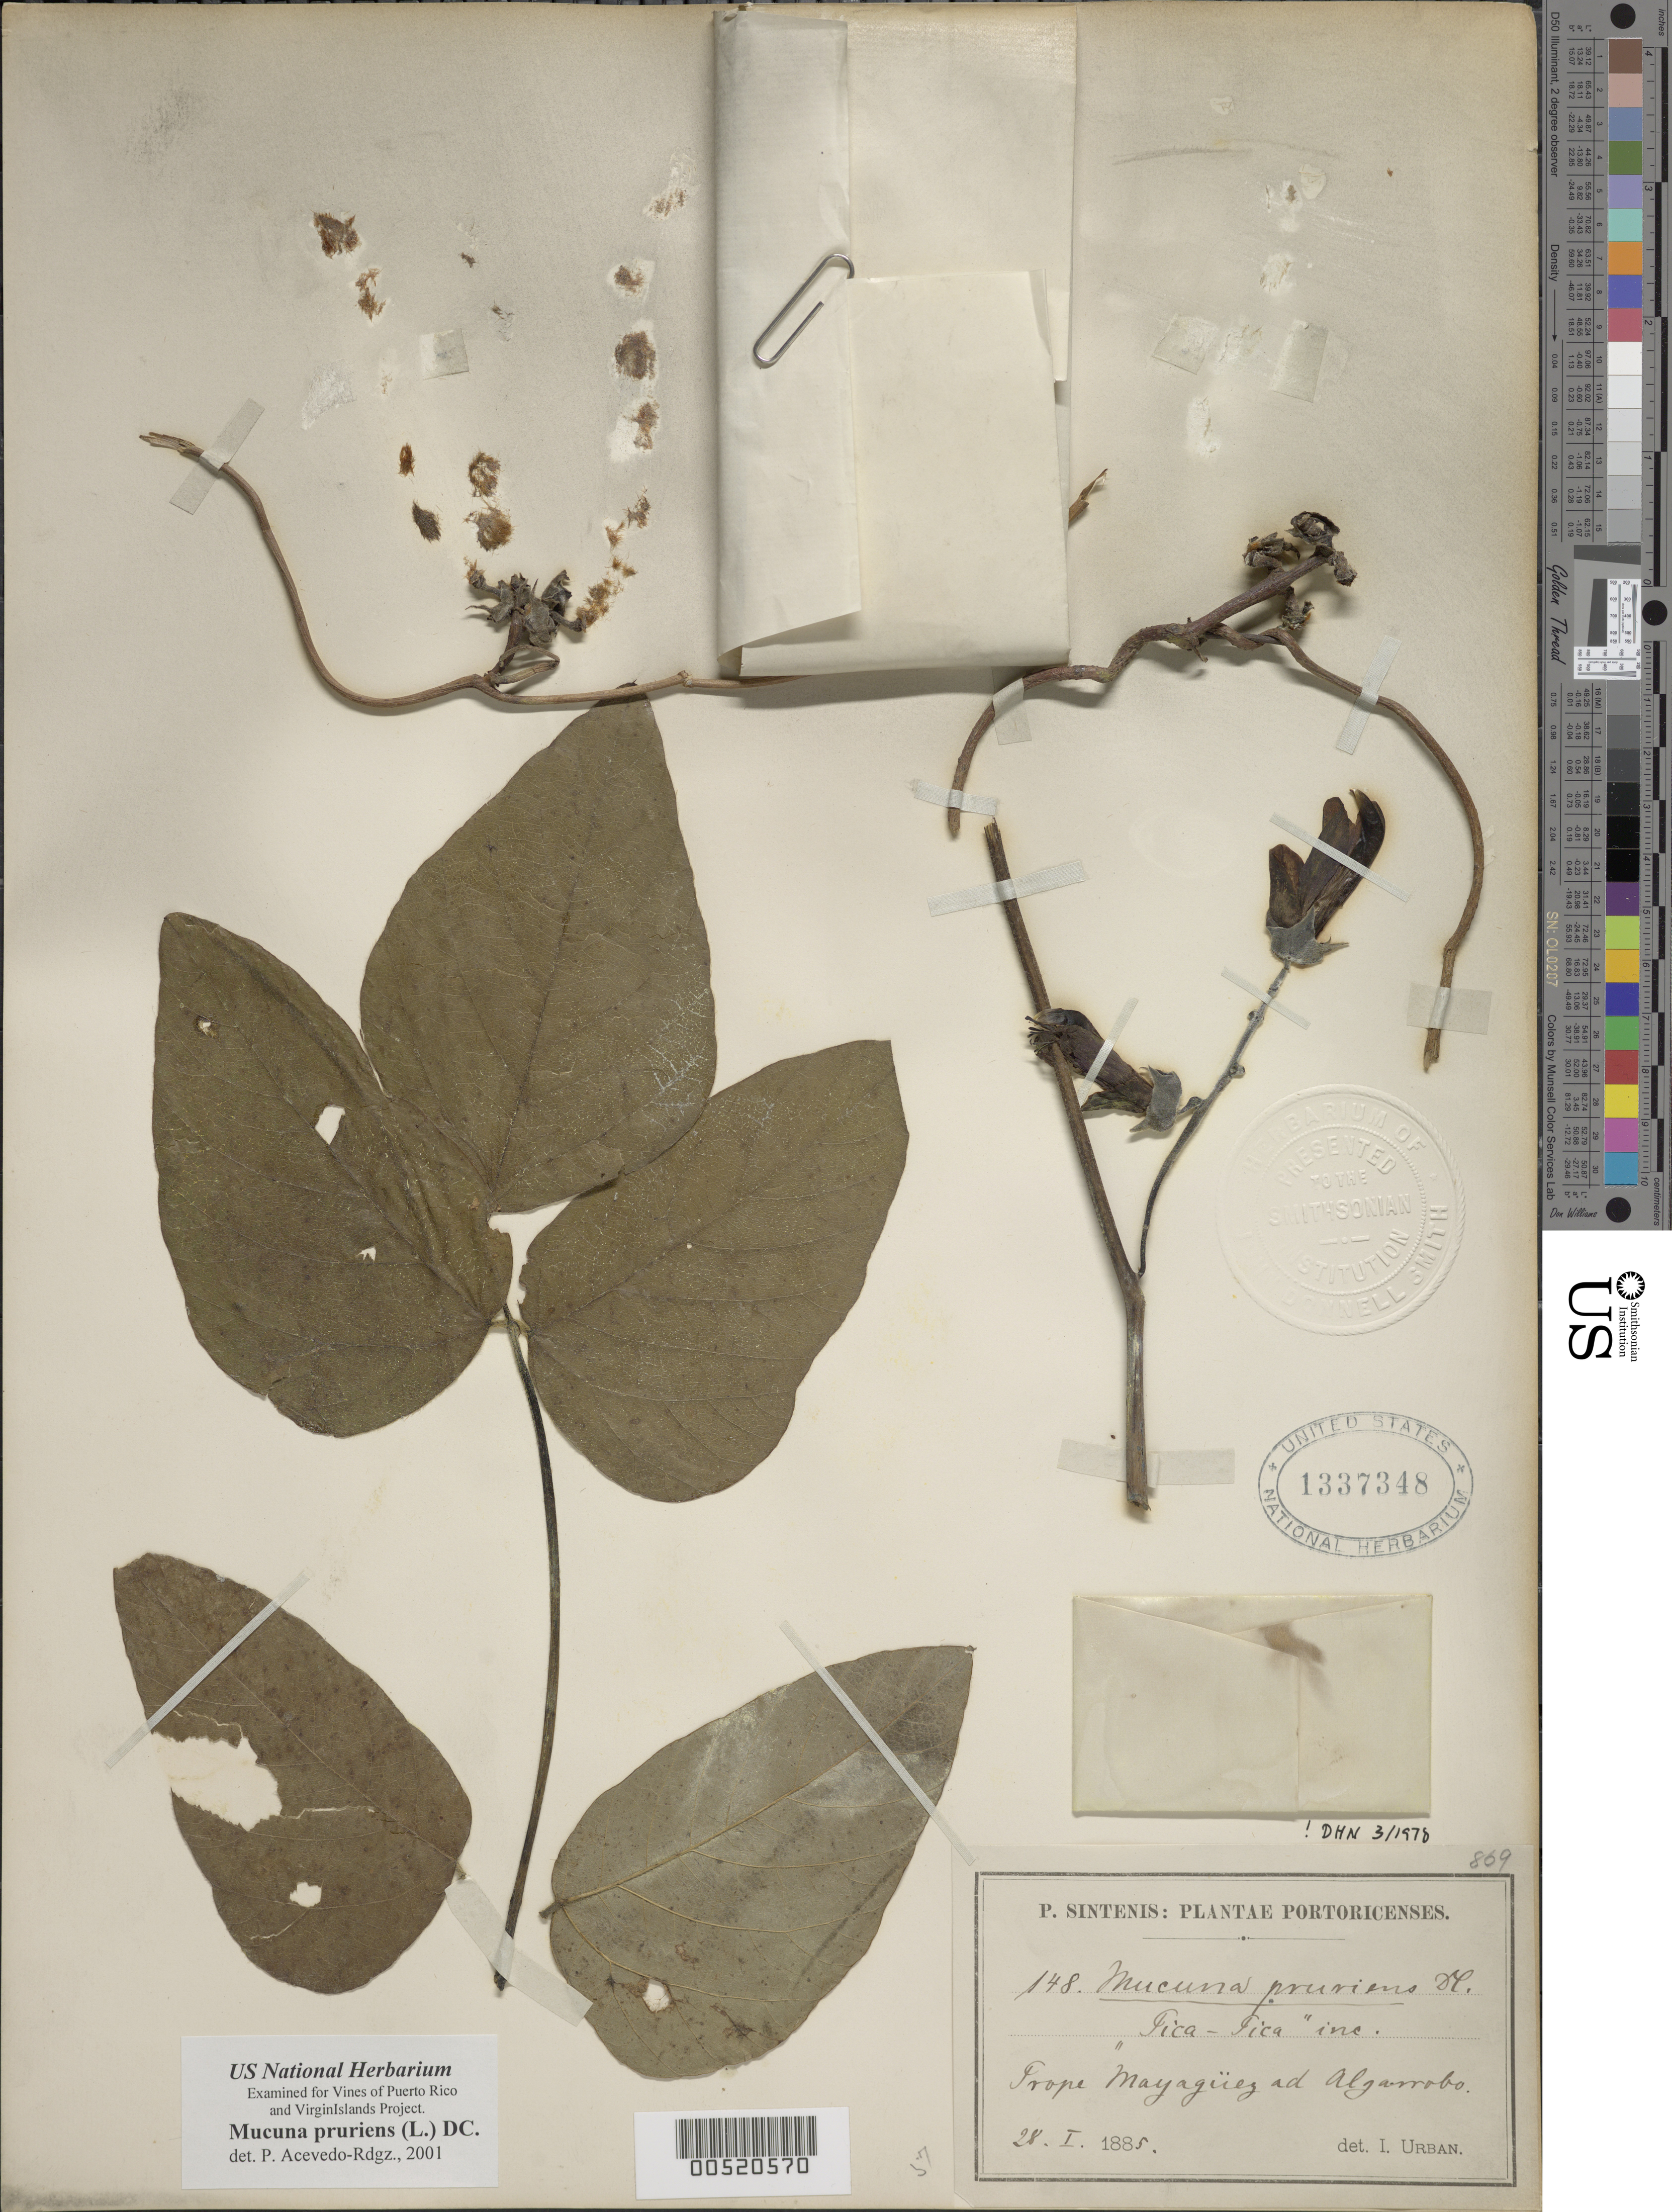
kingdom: Plantae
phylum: Tracheophyta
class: Magnoliopsida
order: Fabales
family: Fabaceae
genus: Mucuna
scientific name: Mucuna pruriens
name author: (L.) DC.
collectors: P. Sintenis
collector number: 148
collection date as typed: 28 Jan 1885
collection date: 1885-01-28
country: Puerto Rico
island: Greater Antilles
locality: Mayagüez and Algarrobo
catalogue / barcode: US 1337348